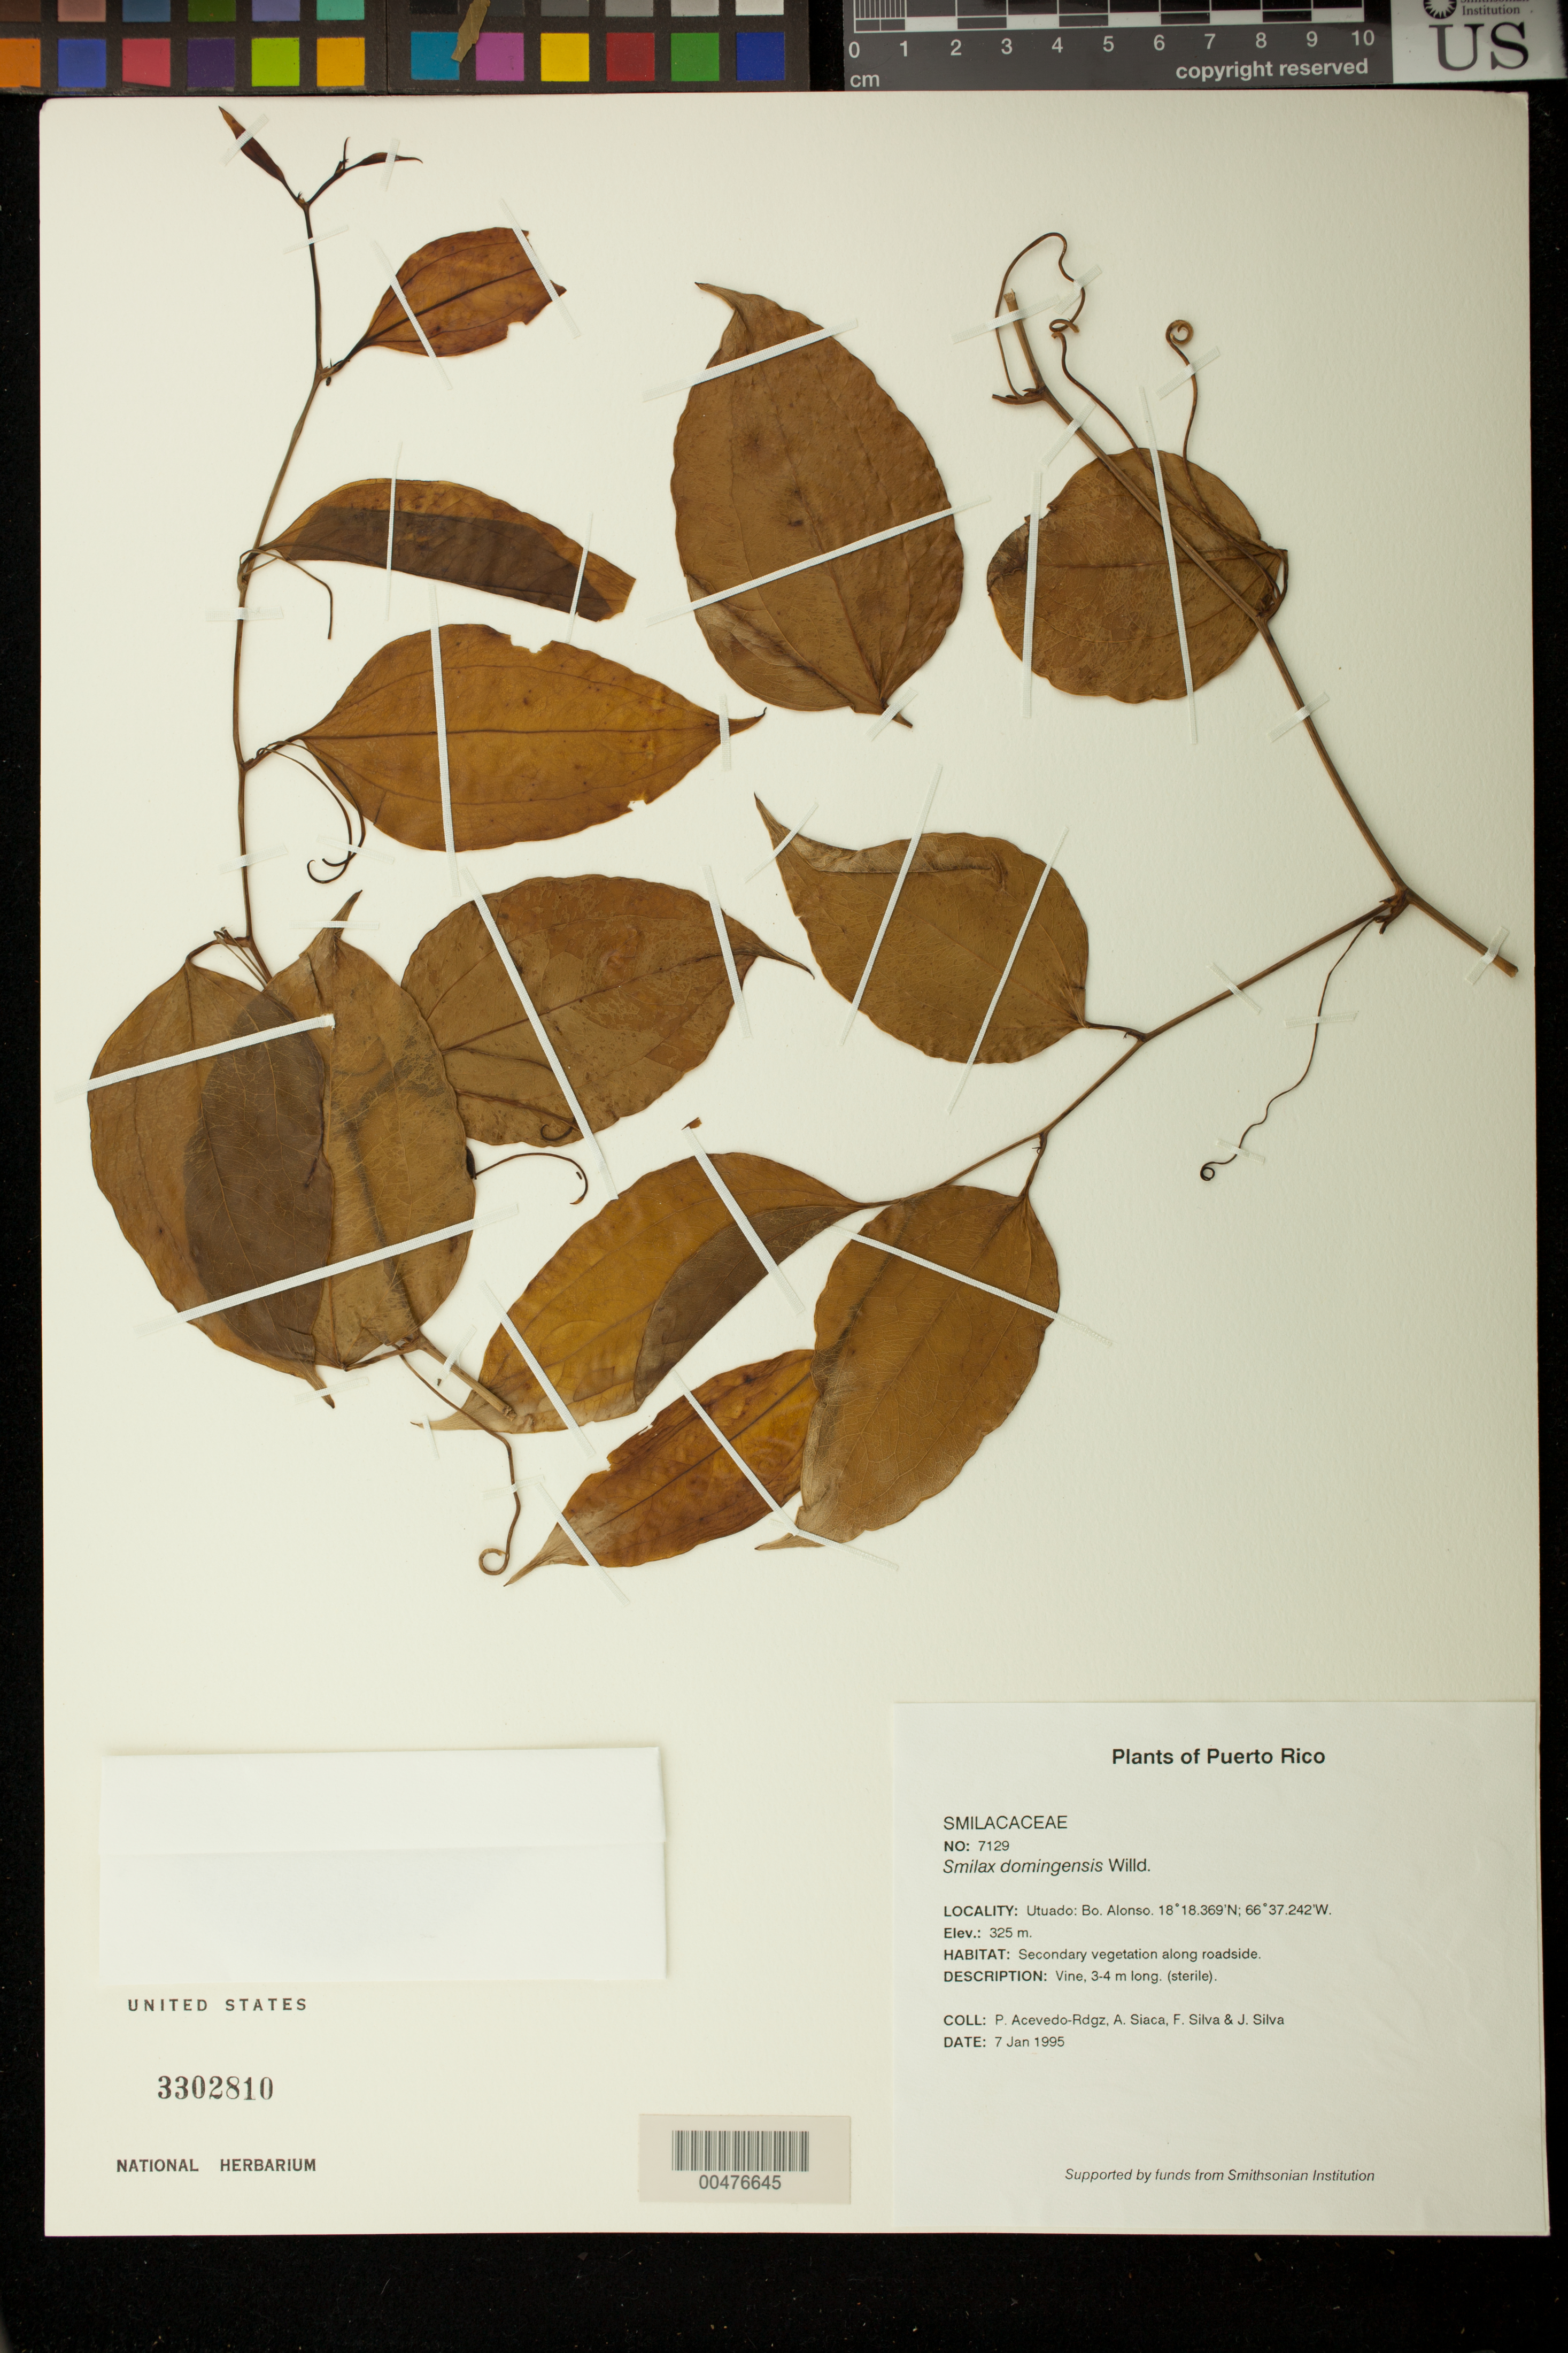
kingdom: Plantae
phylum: Tracheophyta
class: Liliopsida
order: Liliales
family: Smilacaceae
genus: Smilax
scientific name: Smilax domingensis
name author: Willd.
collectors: P. Acevedo-Rodr., A. Siaca, F. Silva & J. Silva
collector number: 7129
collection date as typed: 07 Jan 1995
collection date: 1995-01-07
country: Puerto Rico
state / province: Utuado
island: Puerto Rico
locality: Utuado; Bo. Don Alonso.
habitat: Secondary vegetation along roadside.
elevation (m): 325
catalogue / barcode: US 3302810